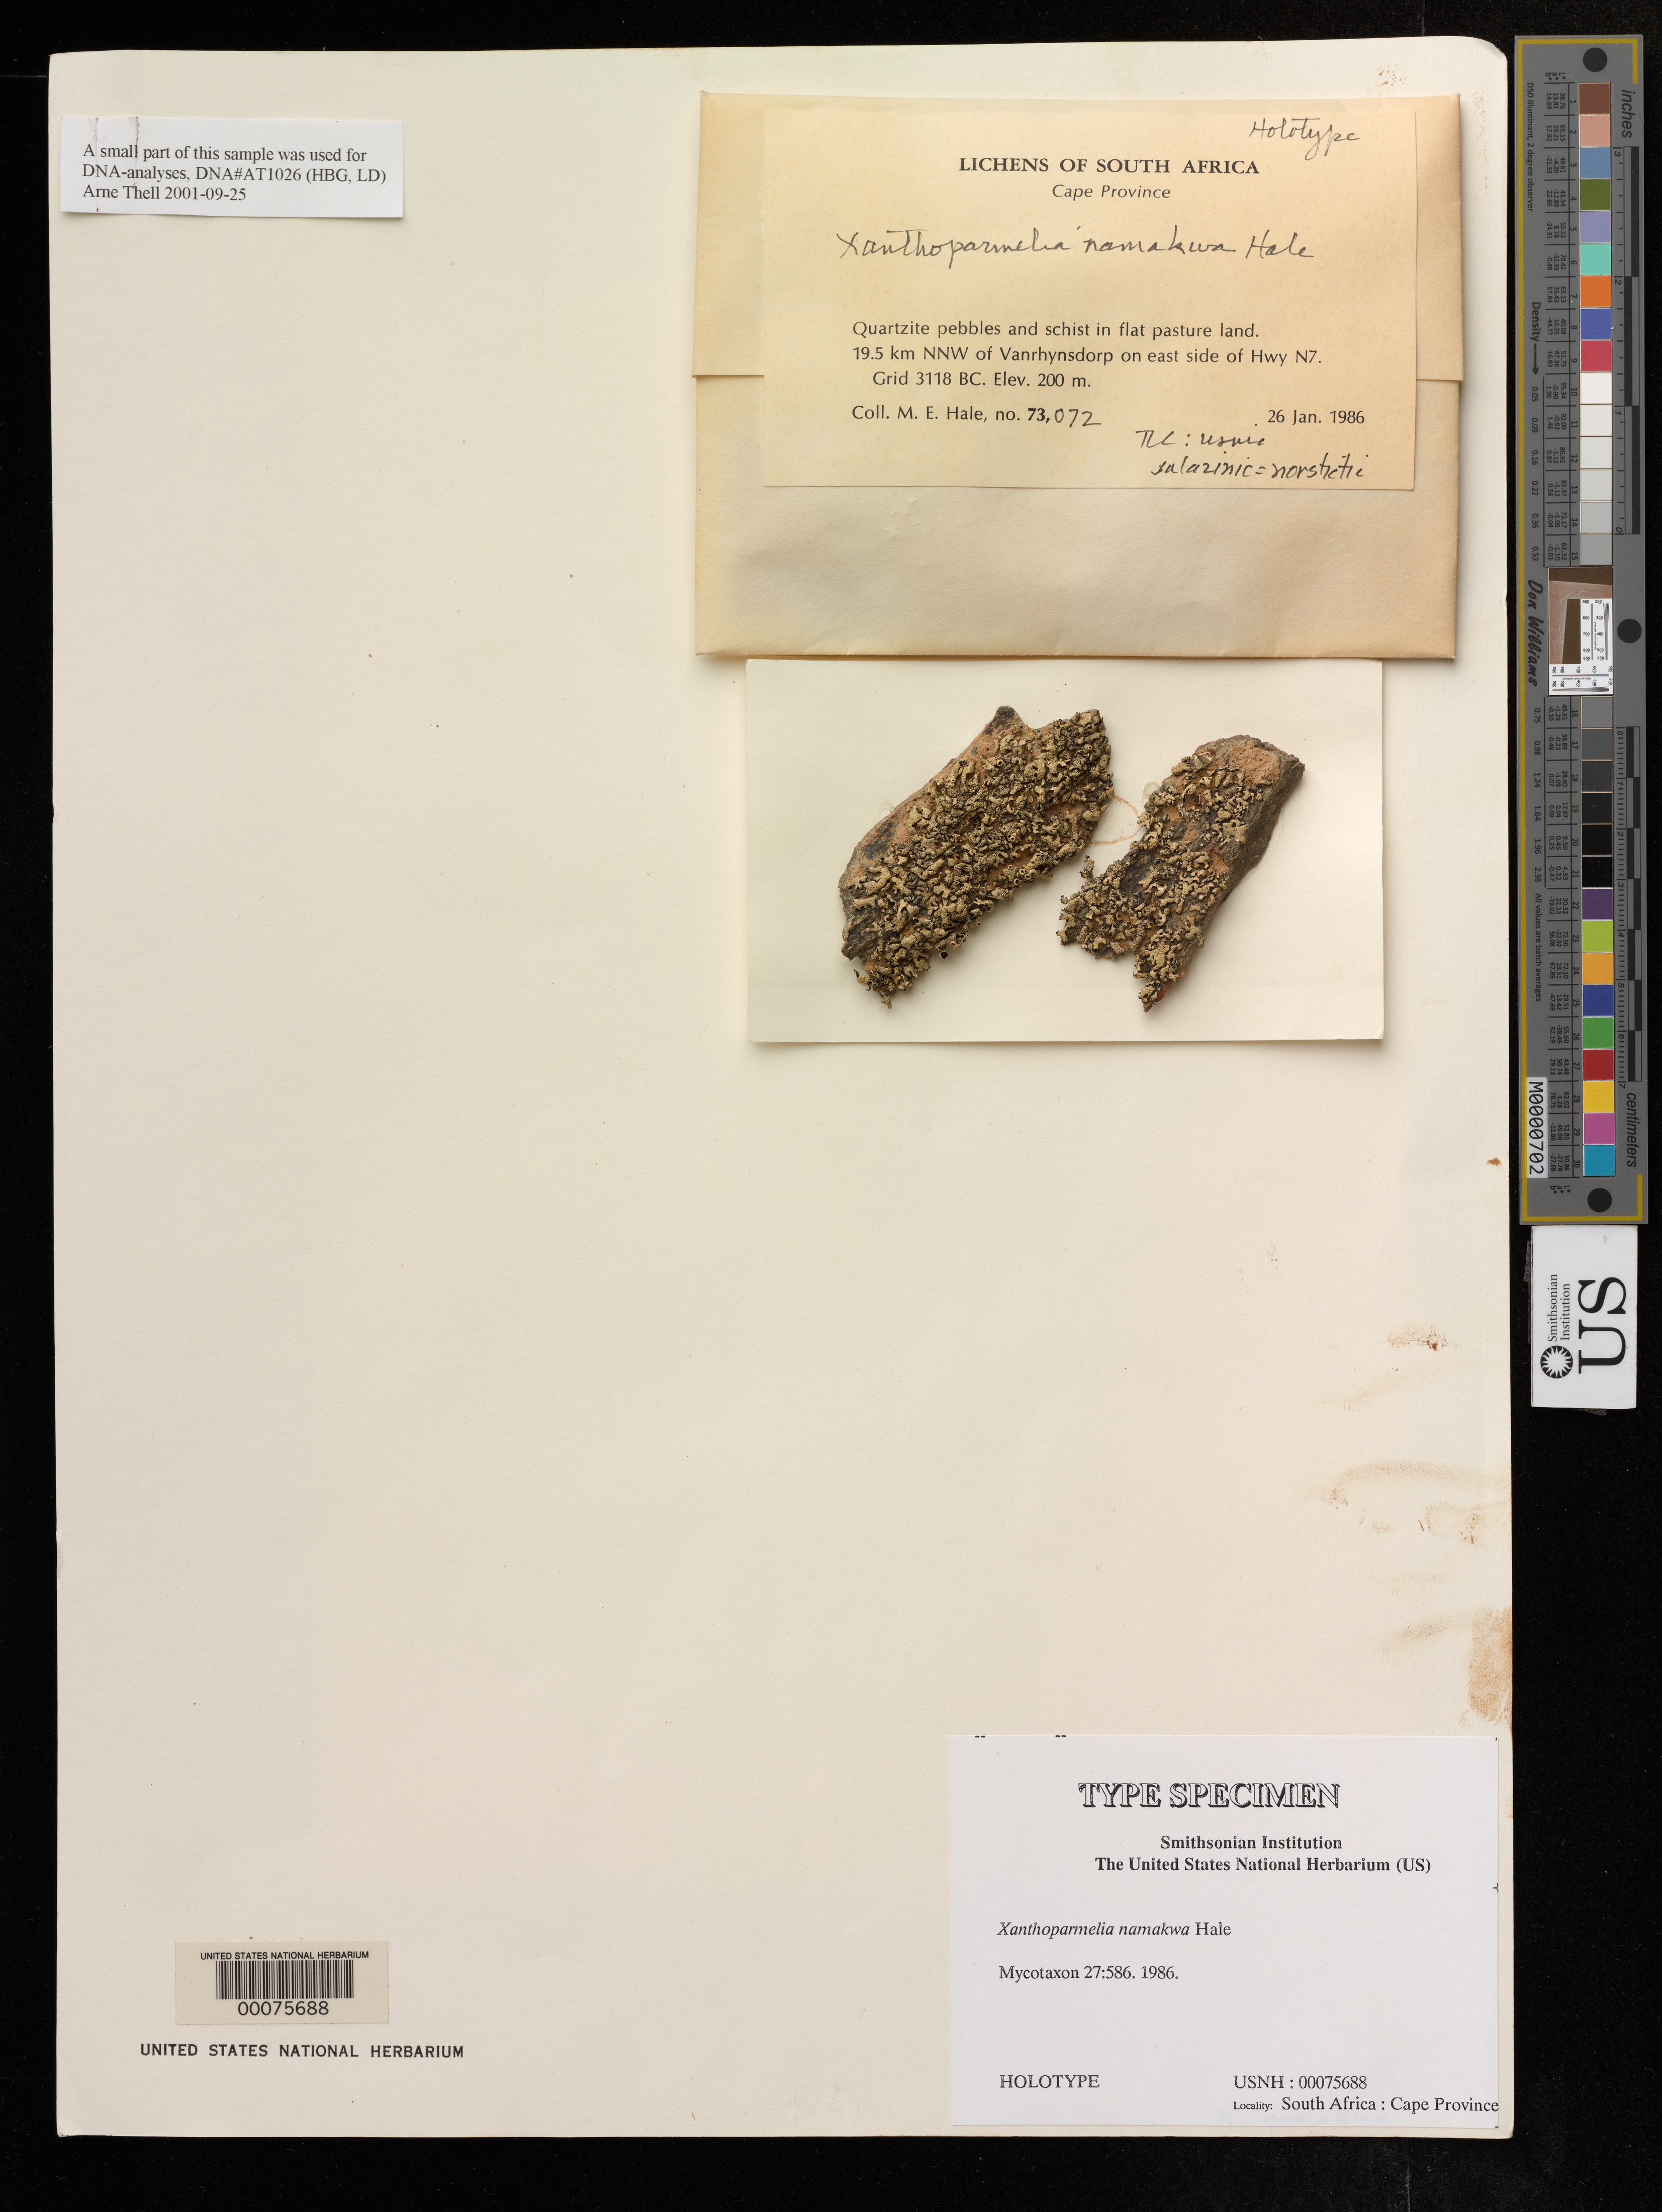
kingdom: Fungi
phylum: Ascomycota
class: Lecanoromycetes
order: Lecanorales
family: Parmeliaceae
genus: Xanthoparmelia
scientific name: Xanthoparmelia namakwa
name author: Hale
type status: Holotype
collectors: M. Hale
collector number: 73072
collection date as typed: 26 Jan 1986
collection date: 1986-01-26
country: South Africa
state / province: Western Cape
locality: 19.5 km NNW of Vanrhynsdorp on E side of Hwy N7, Grid 3118 BC, quarzite pebbles and schist in flat pasture land.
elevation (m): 200